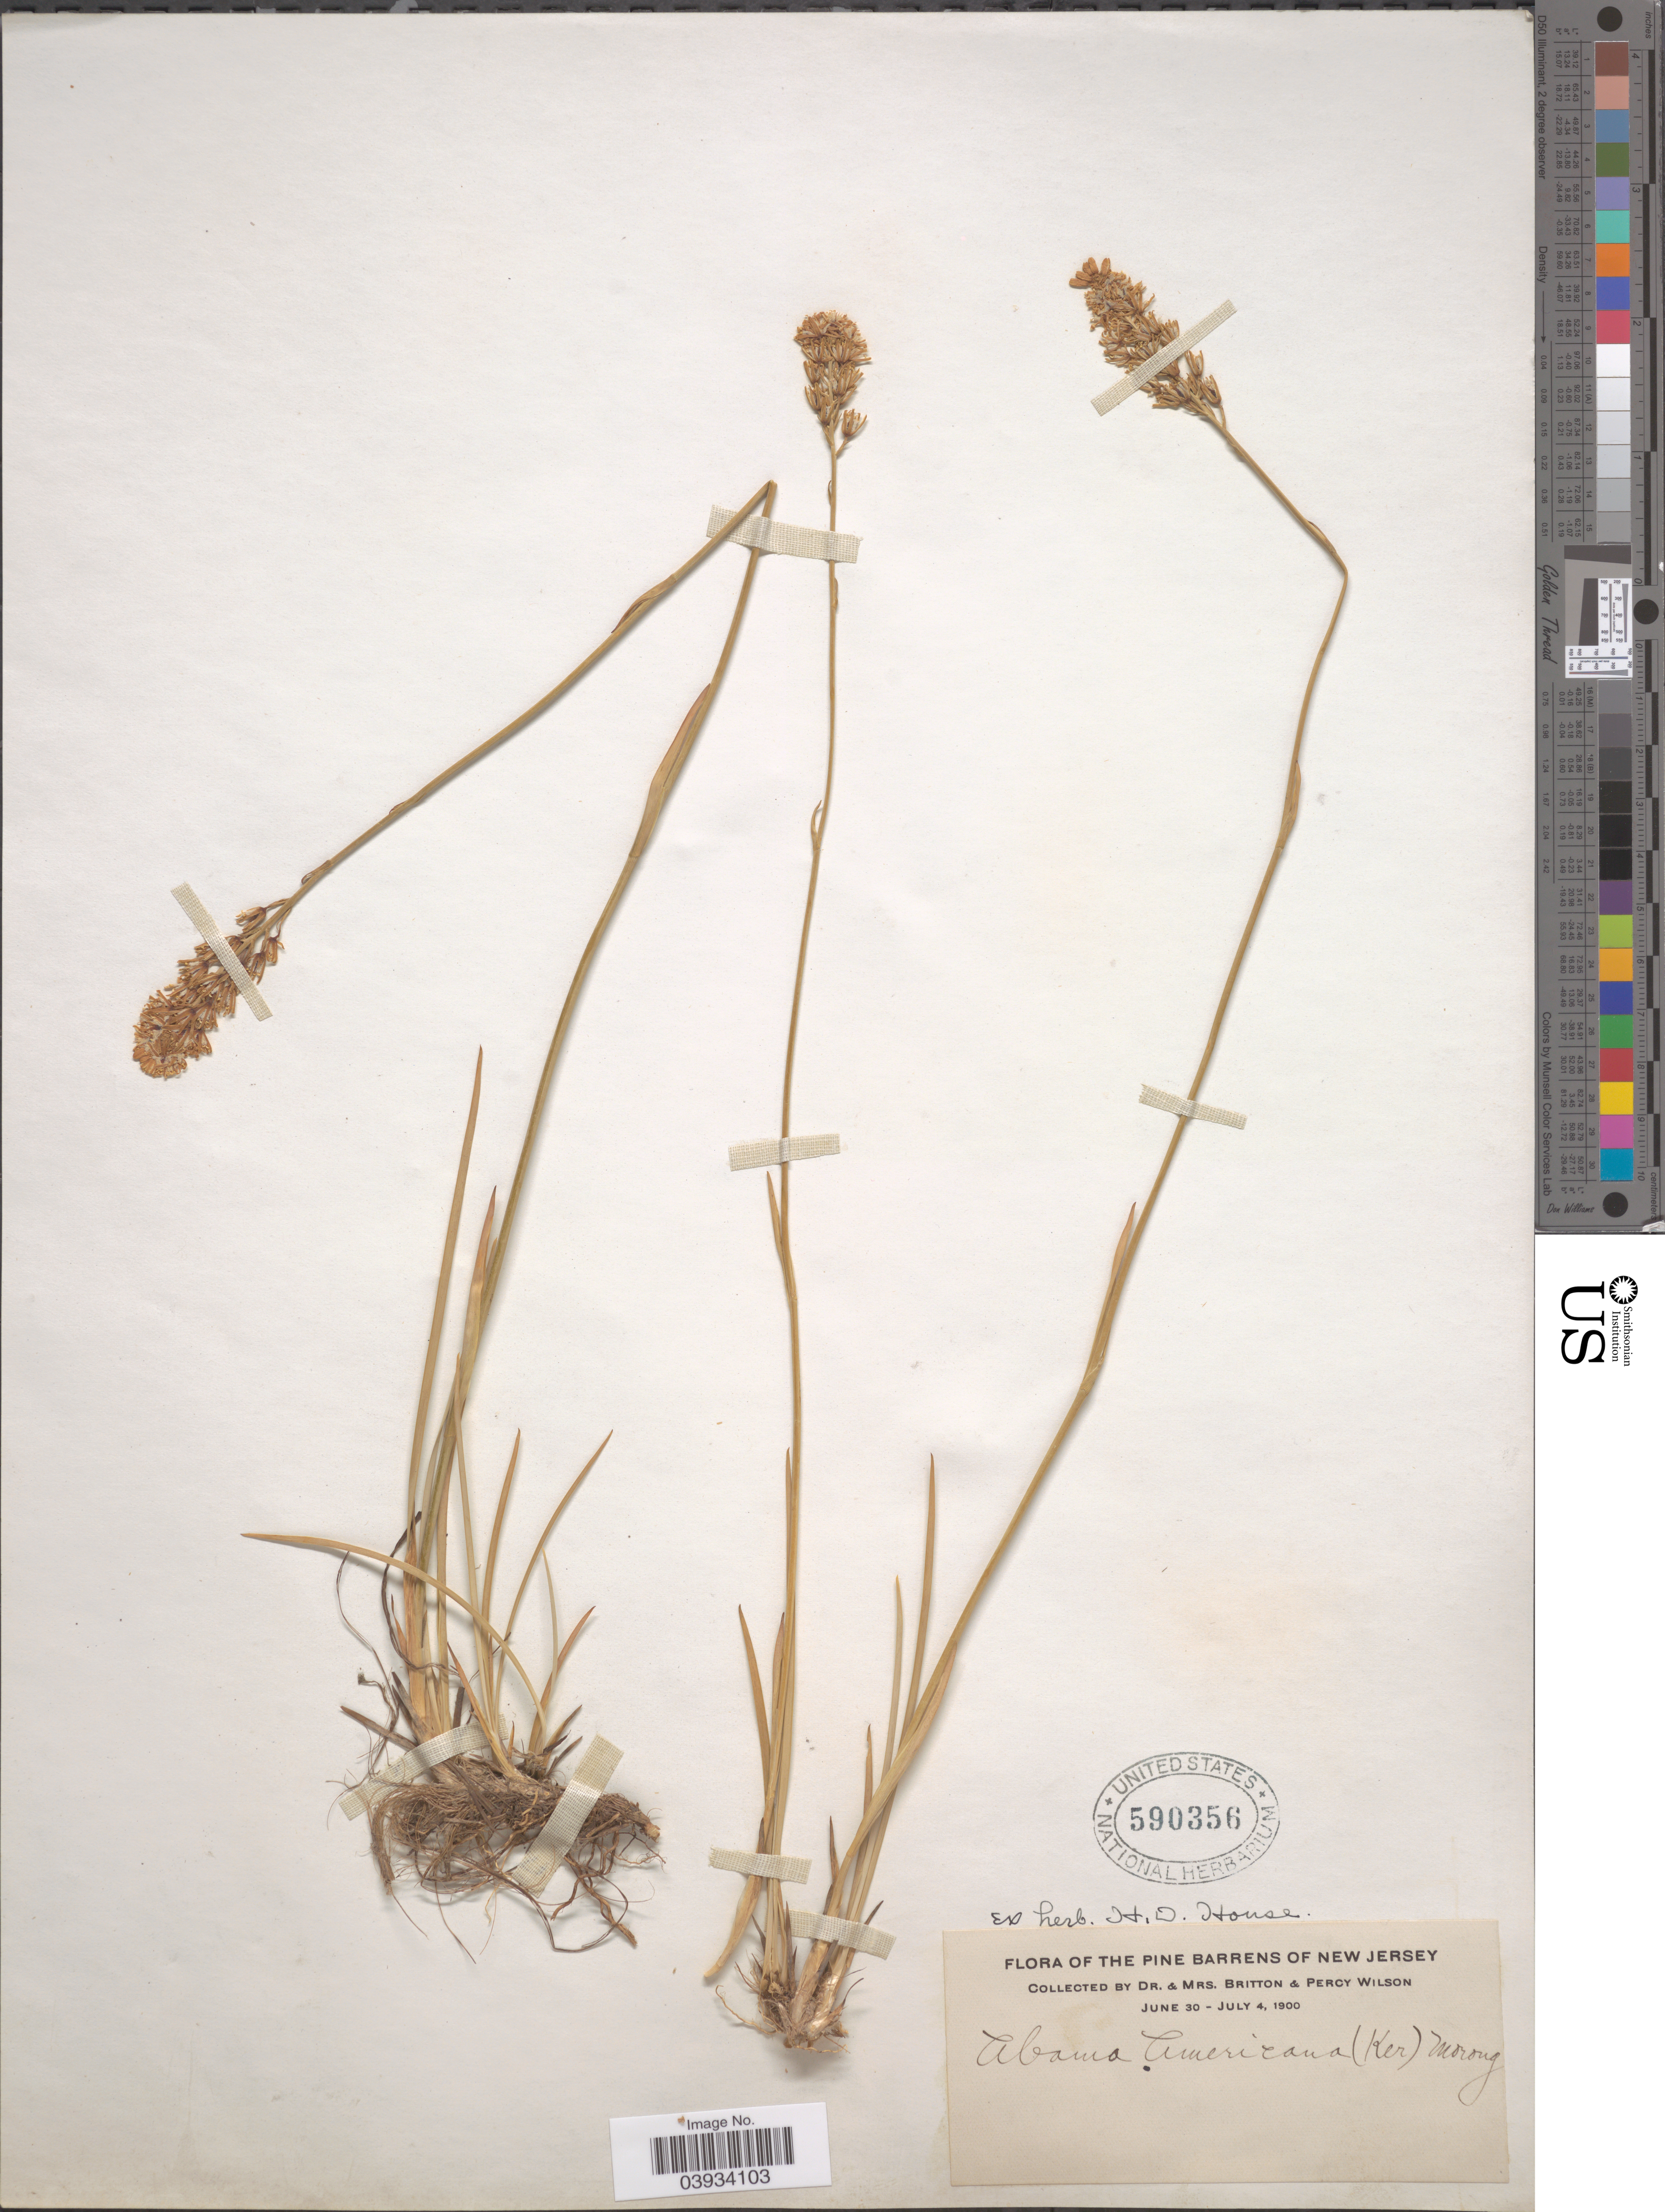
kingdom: Plantae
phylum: Tracheophyta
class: Liliopsida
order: Dioscoreales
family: Nartheciaceae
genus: Narthecium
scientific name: Narthecium americanum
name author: Ker Gawl.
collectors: E. G. Britton & P. Wilson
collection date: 1900-06-30/1900-07-04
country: United States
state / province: New Jersey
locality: The Pine Barrens of New Jersey.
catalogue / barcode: US 590356